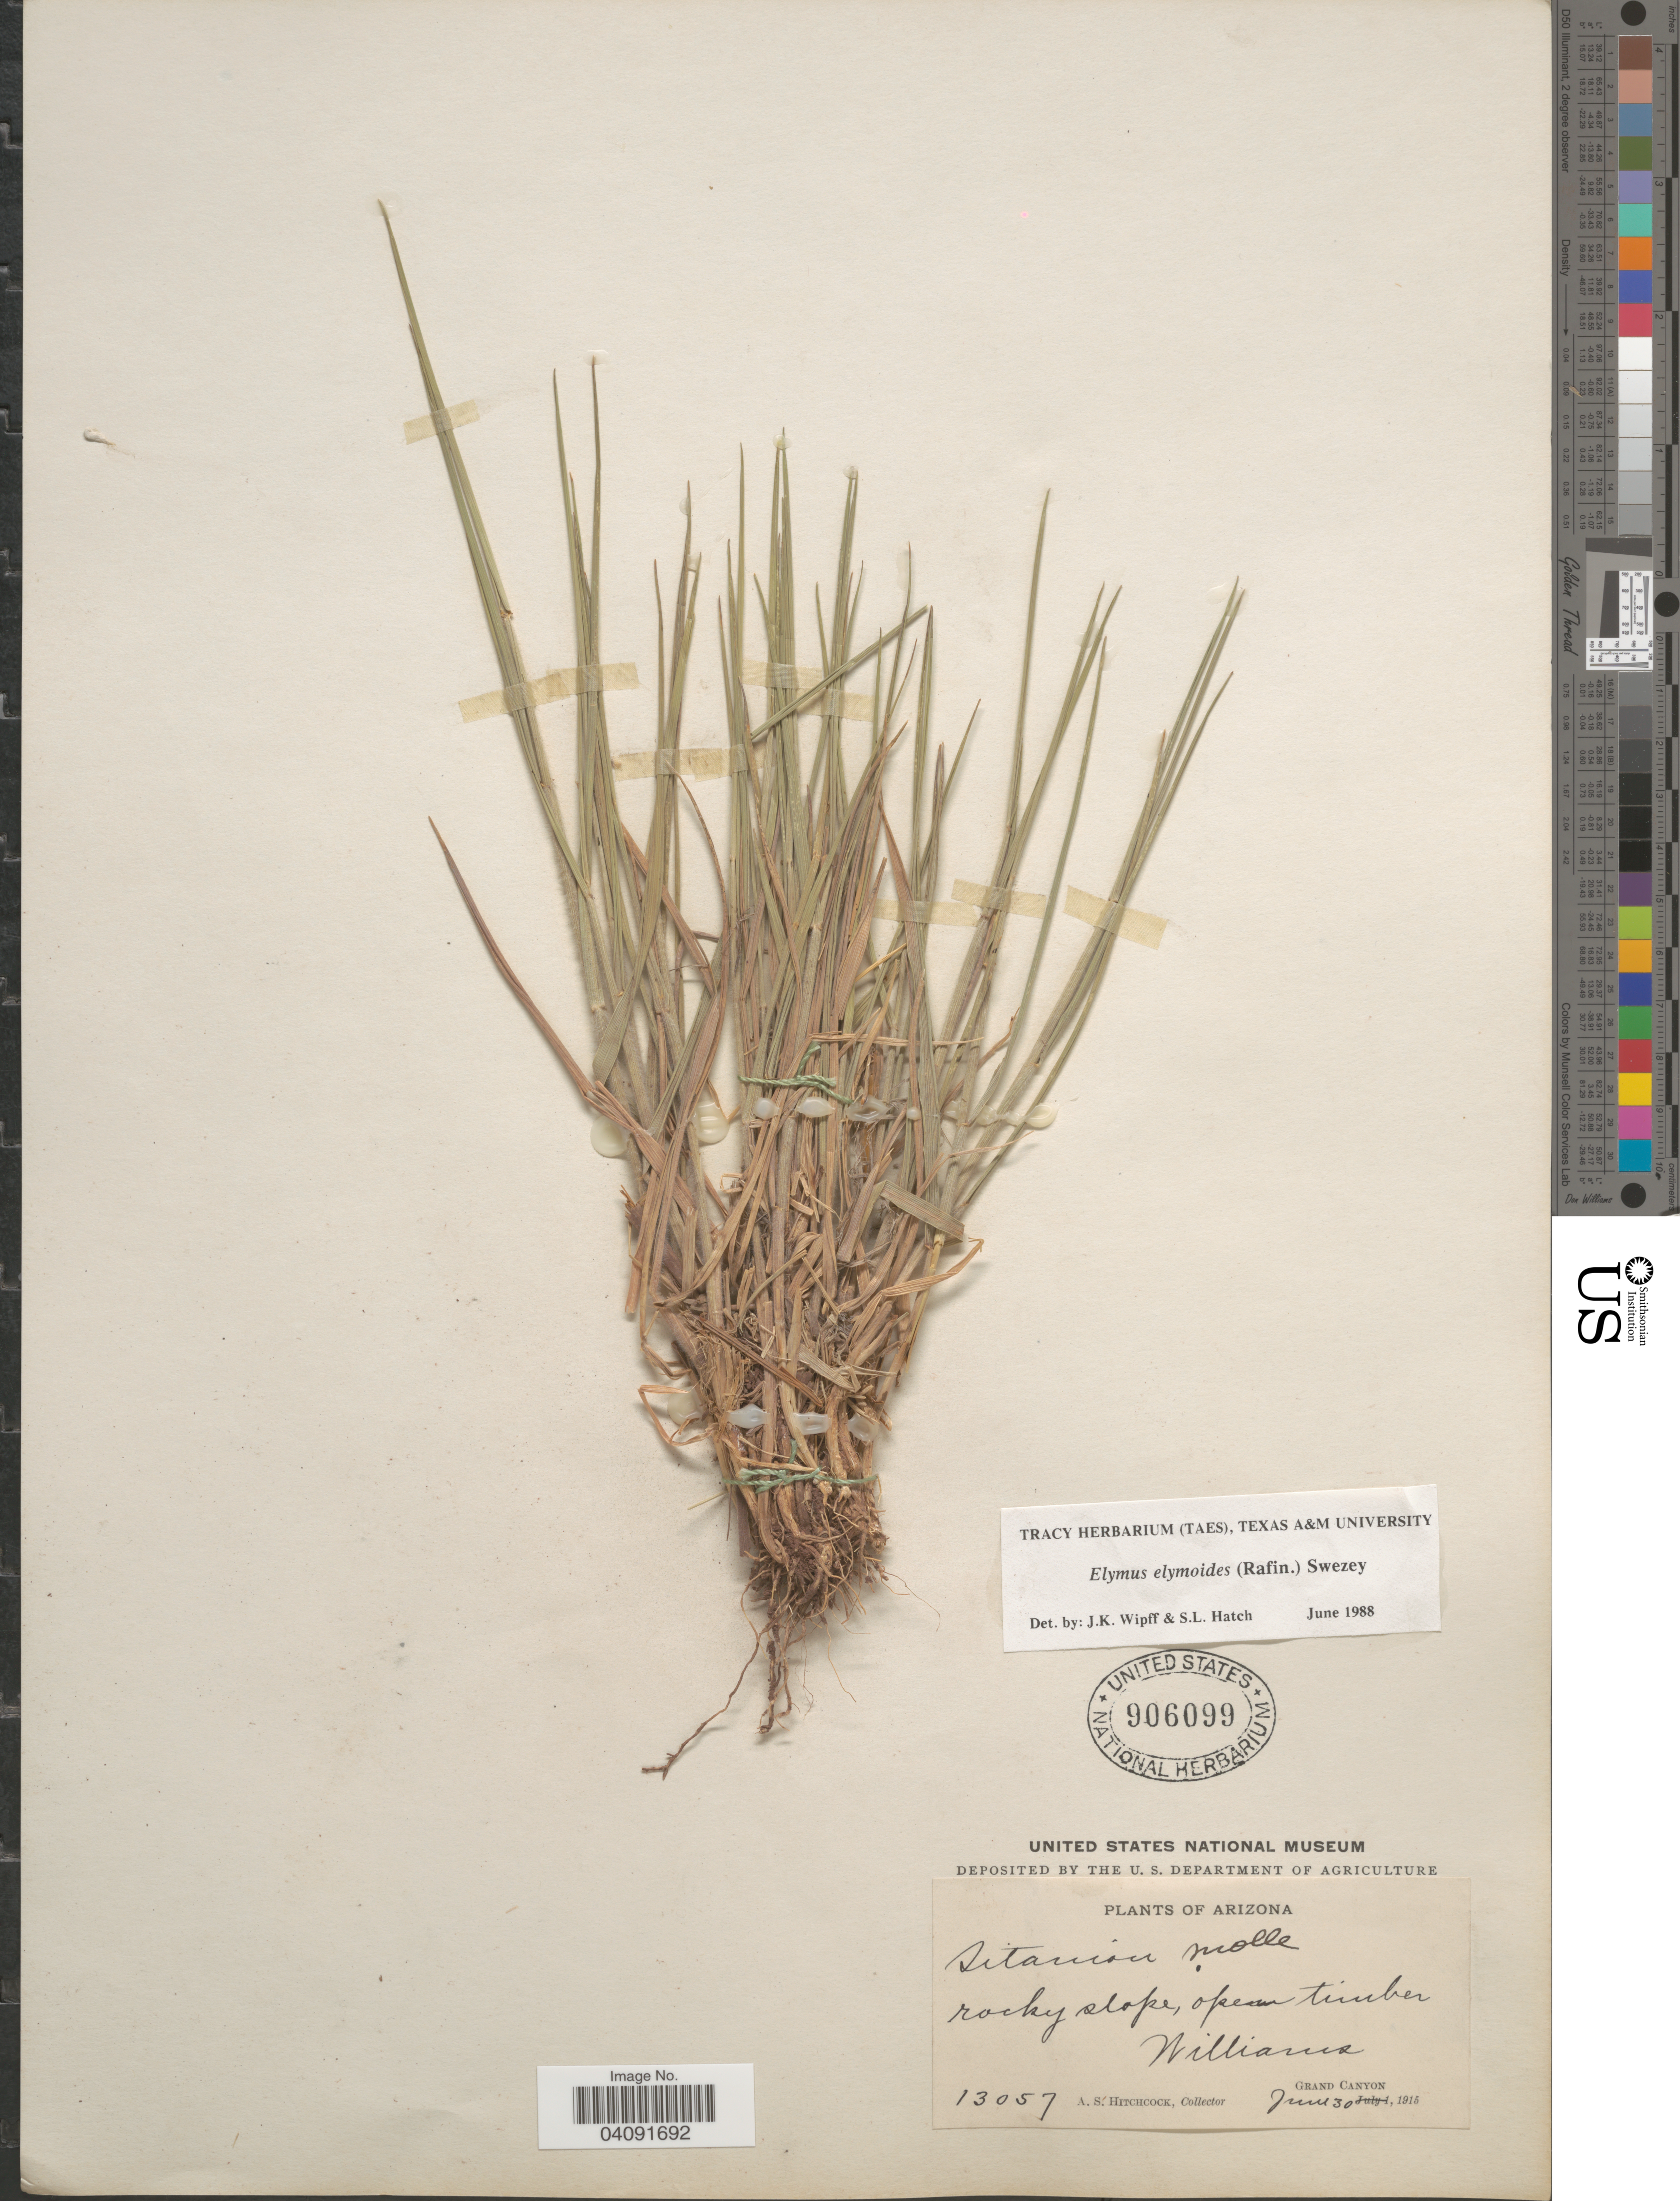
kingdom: Plantae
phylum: Tracheophyta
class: Liliopsida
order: Poales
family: Poaceae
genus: Elymus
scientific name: Elymus elymoides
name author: (Raf.) Swezey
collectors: A. S. Hitchcock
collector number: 13057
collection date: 1915-06-30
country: United States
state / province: Arizona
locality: Williams. Grand Canyon.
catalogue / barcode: US 906099